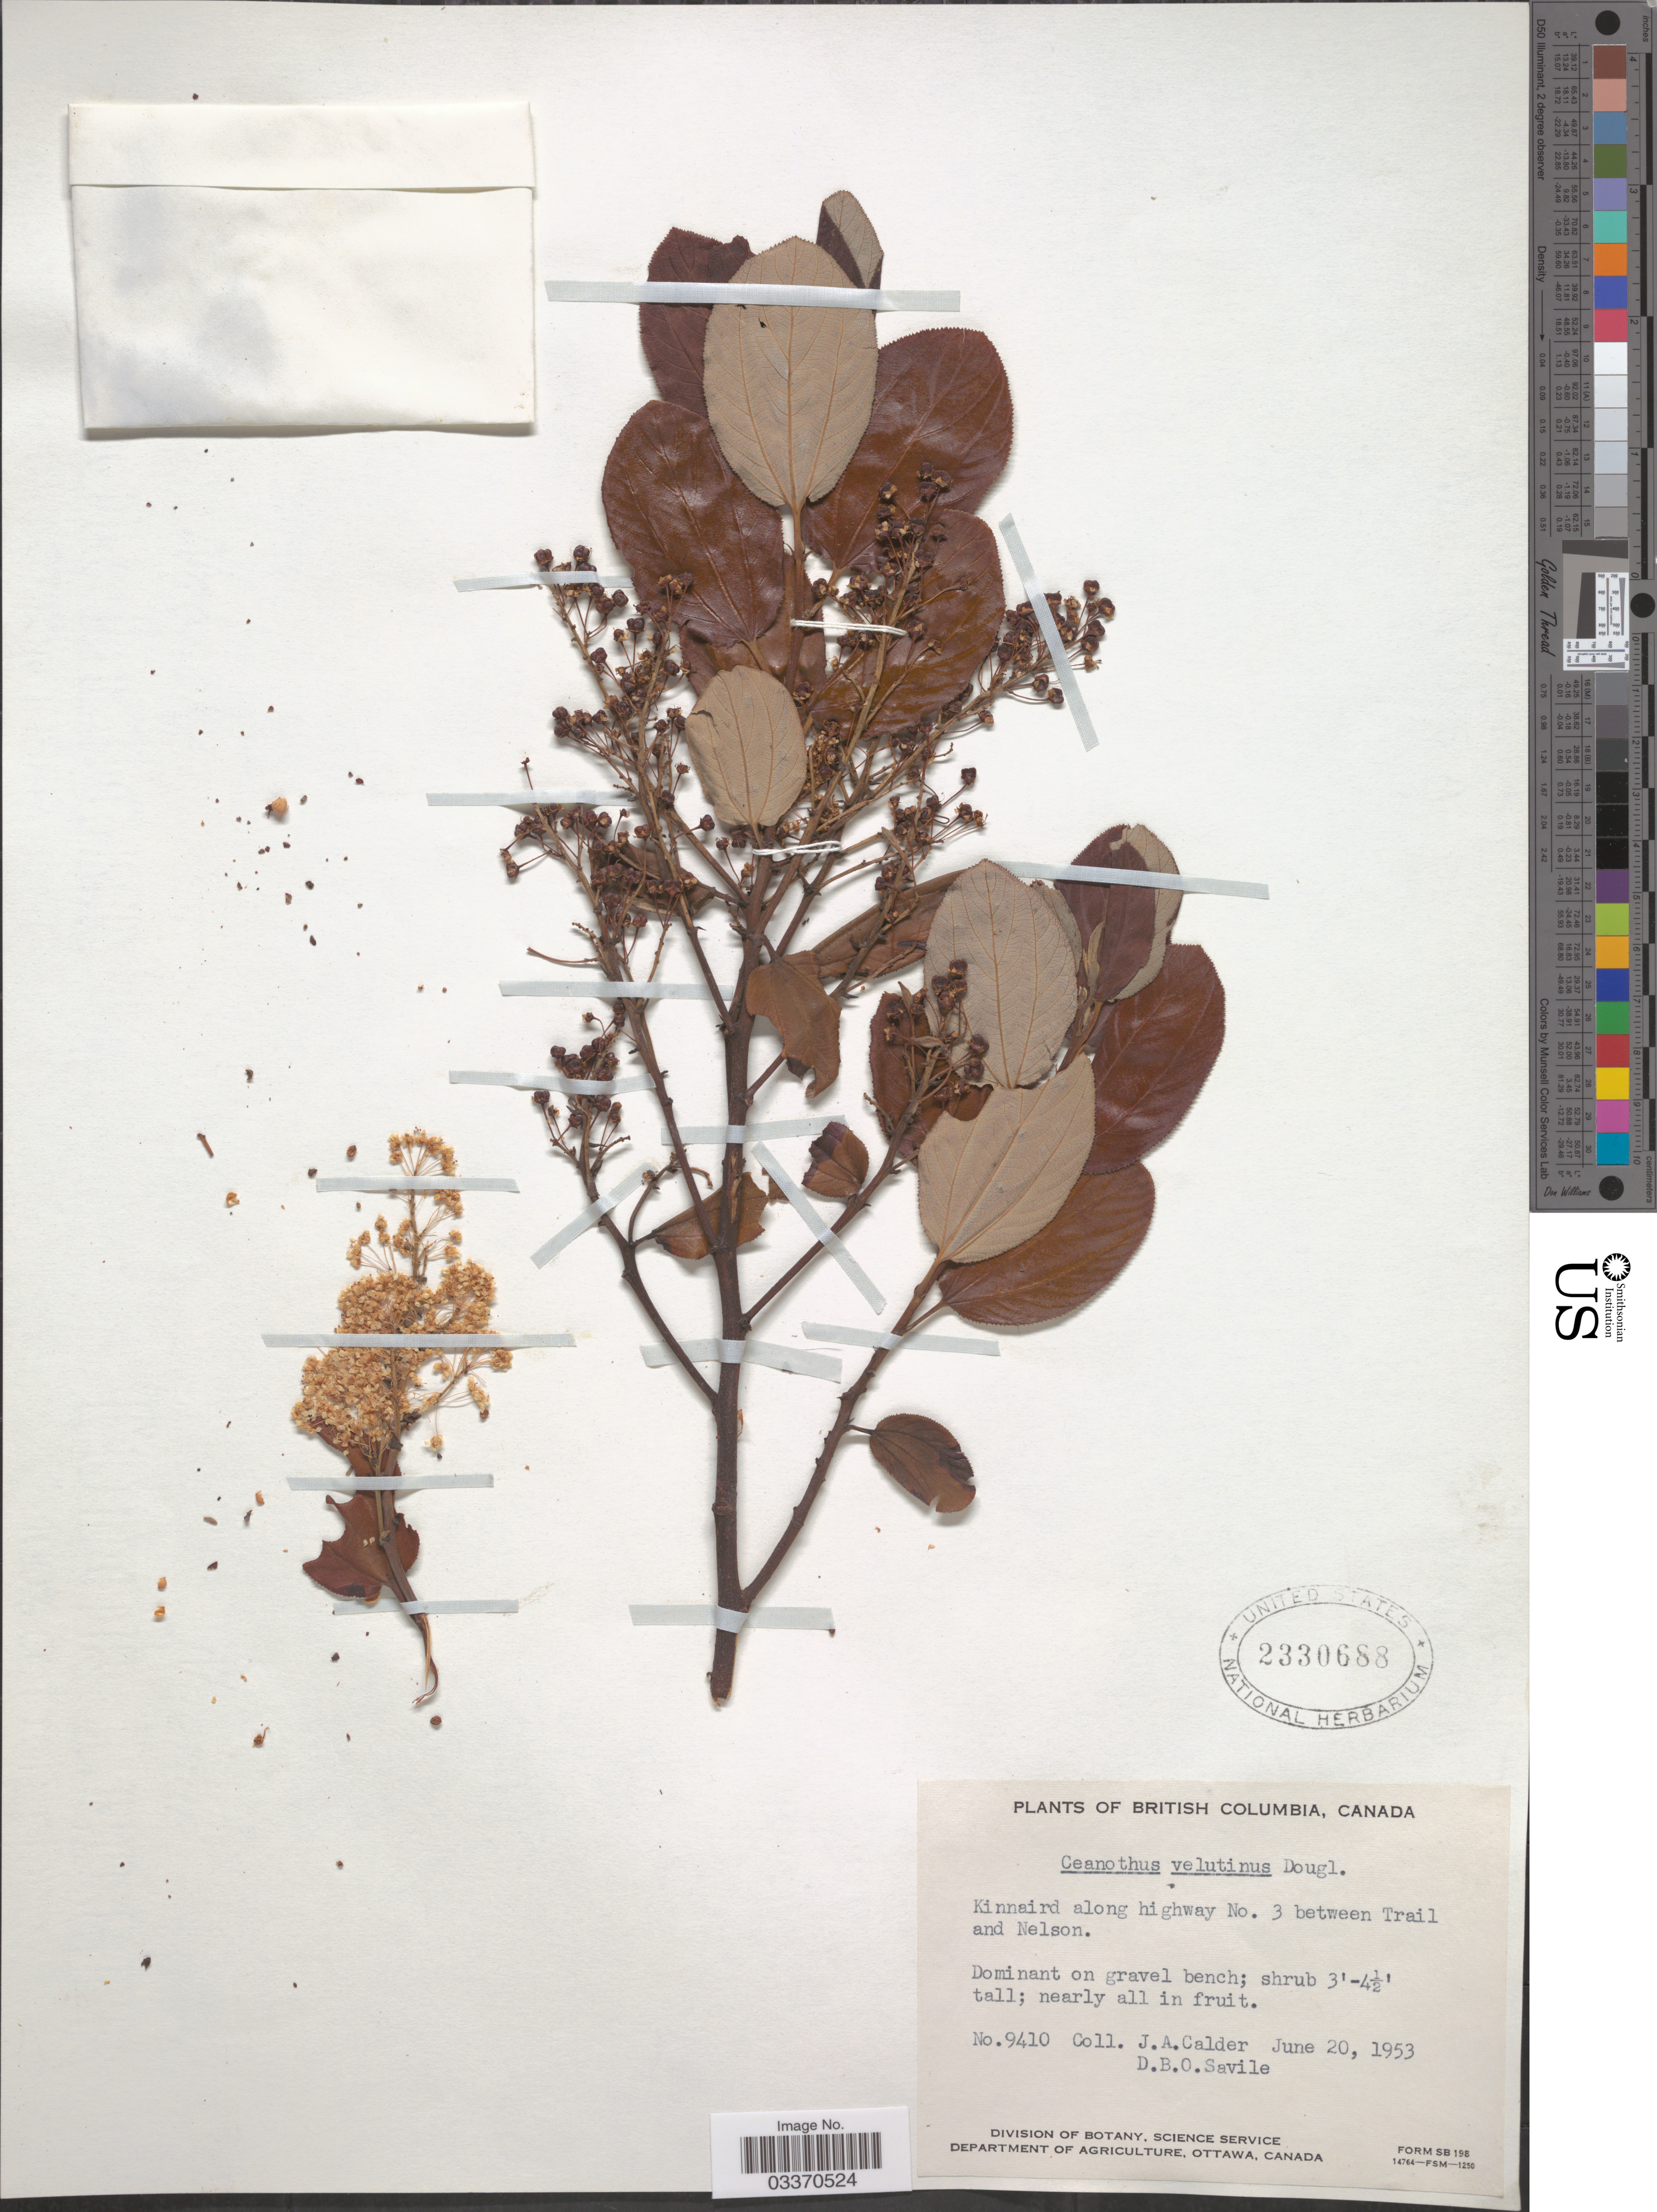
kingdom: Plantae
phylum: Tracheophyta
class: Magnoliopsida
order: Rosales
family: Rhamnaceae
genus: Ceanothus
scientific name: Ceanothus velutinus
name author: Douglas ex Hook.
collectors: J. A. Calder & D. Savile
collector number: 9410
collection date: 1953-06-20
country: Canada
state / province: British Columbia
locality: Kinnaird along highway No. 3 between Trail and Nelson.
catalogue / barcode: US 2330688